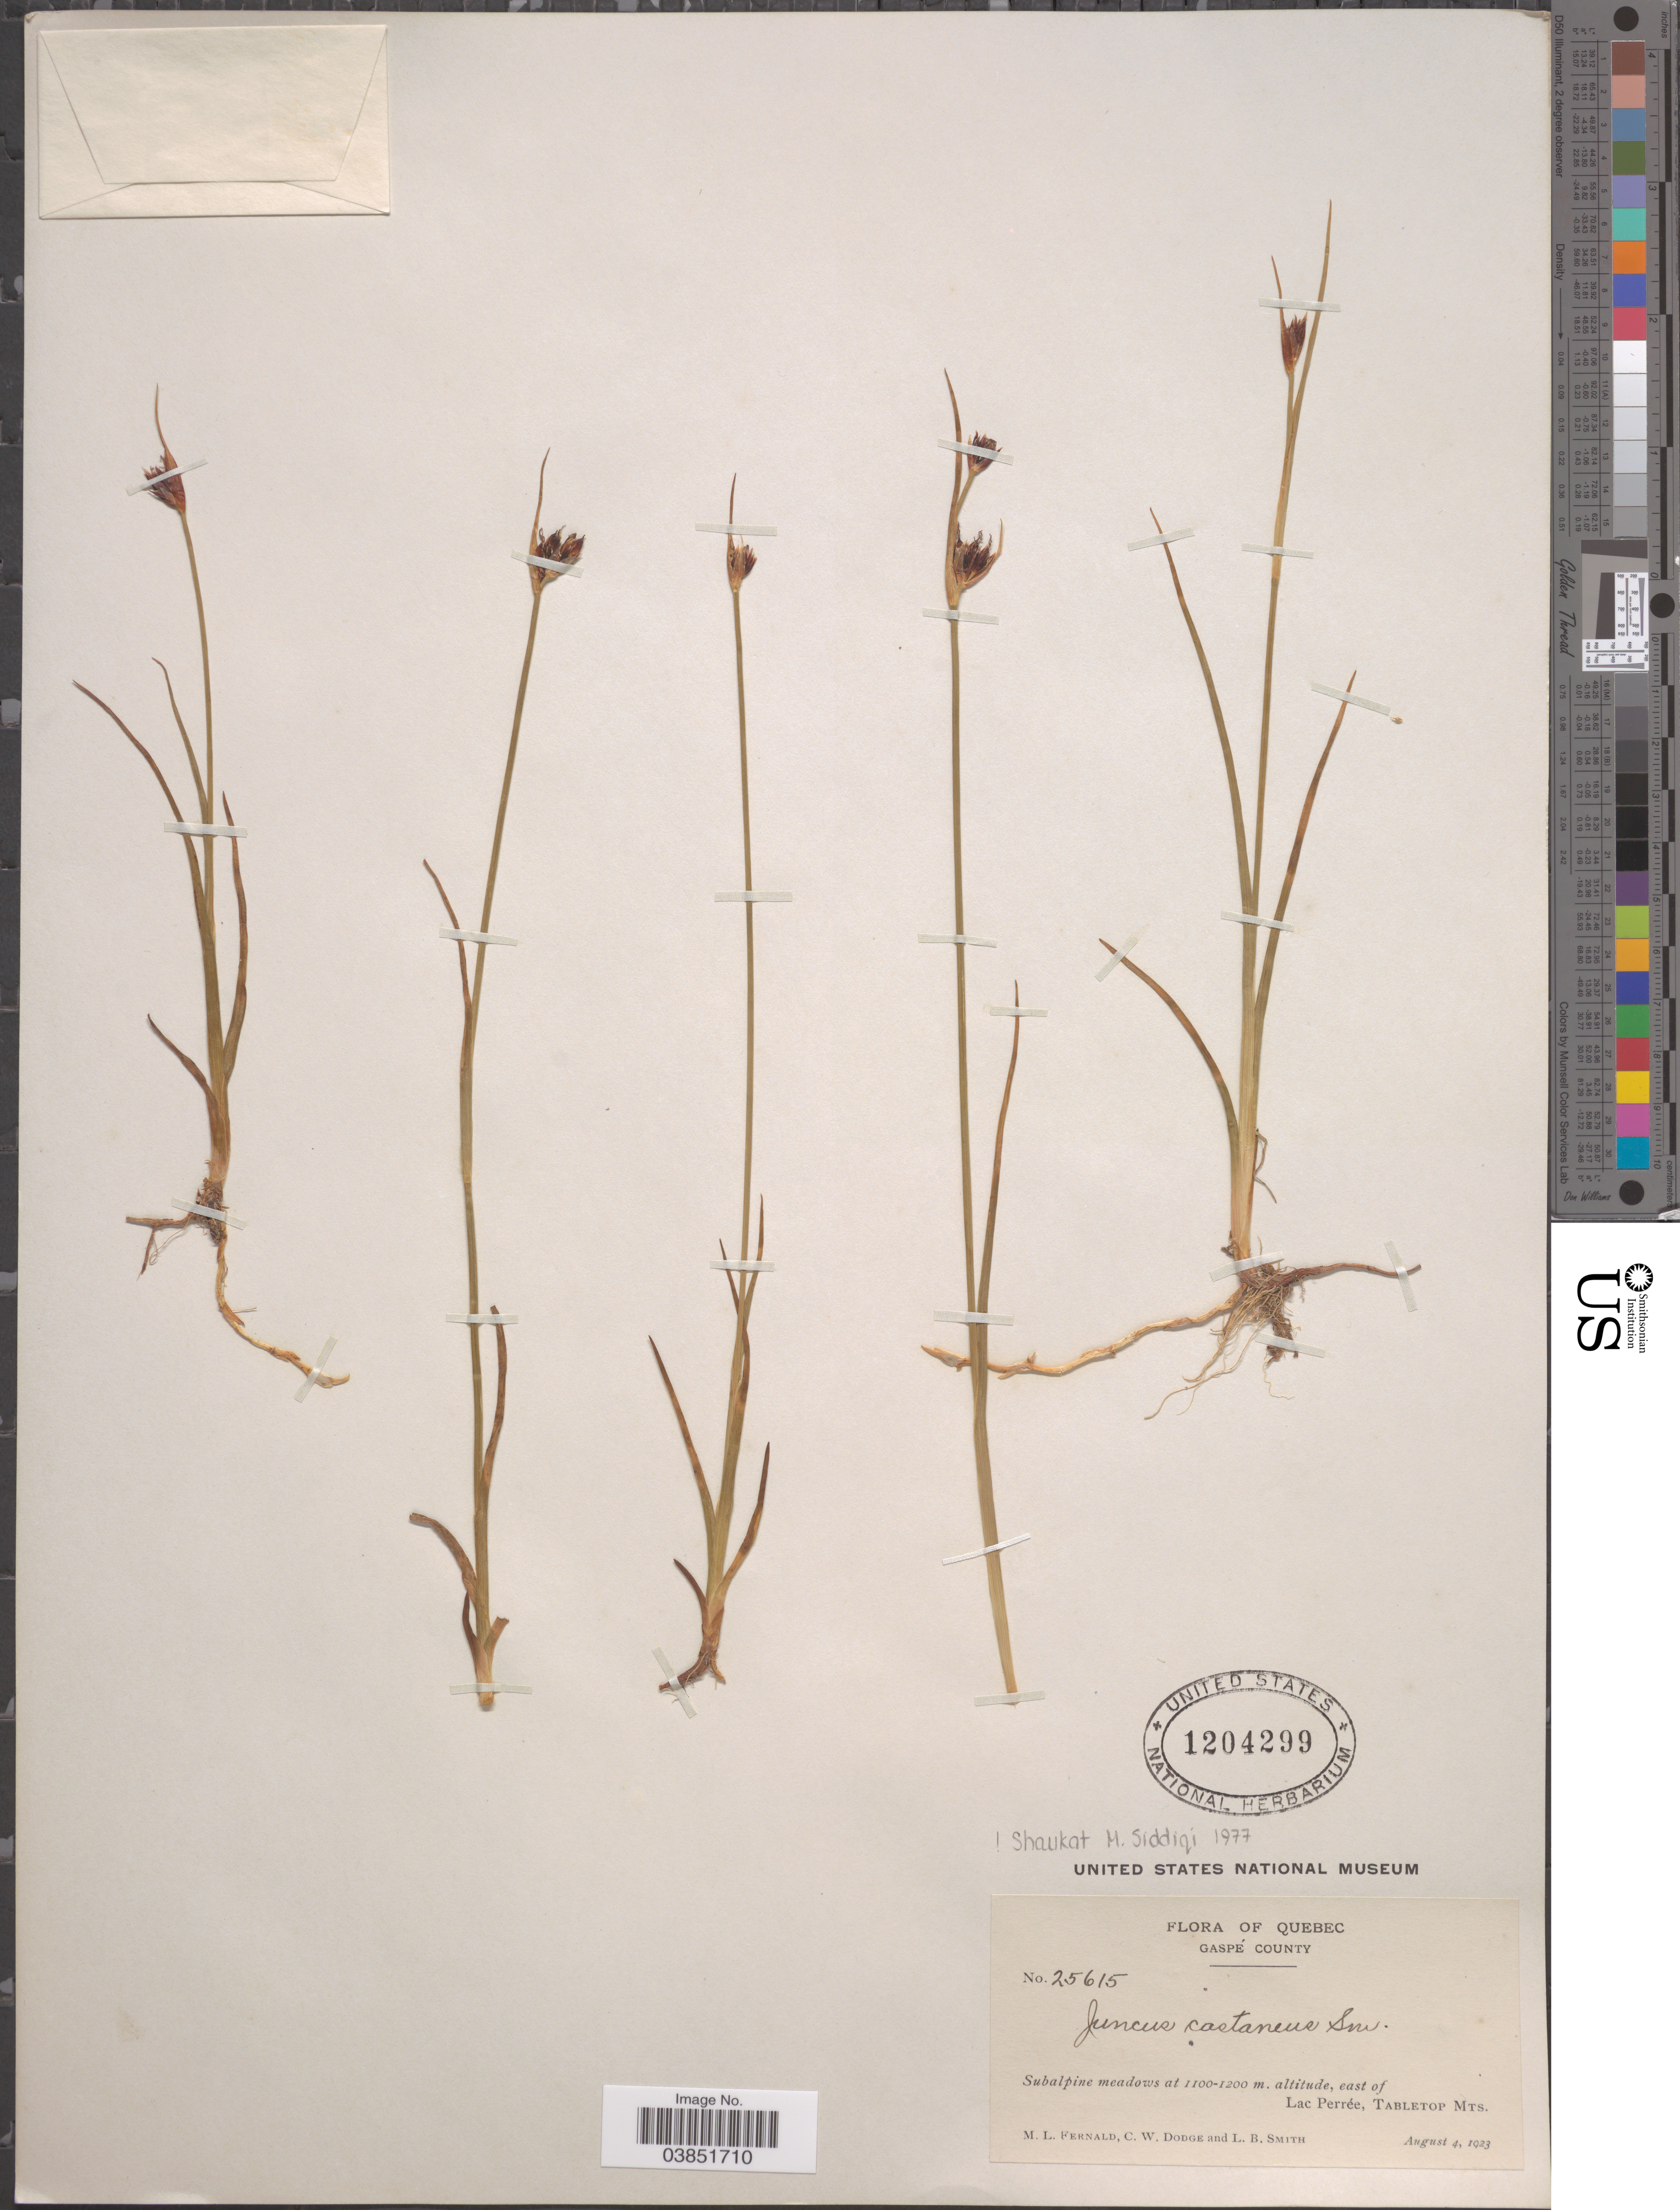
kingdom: Plantae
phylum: Tracheophyta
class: Liliopsida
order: Poales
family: Juncaceae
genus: Juncus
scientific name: Juncus castaneus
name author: Sm.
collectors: M. L. Fernald, C. Dodge & L. Smith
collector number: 25615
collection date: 1923-08-04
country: Canada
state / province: Quebec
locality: Gaspé County. East of Lac Perrée, Tabletop Mts.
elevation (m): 1100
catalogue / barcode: US 1204299